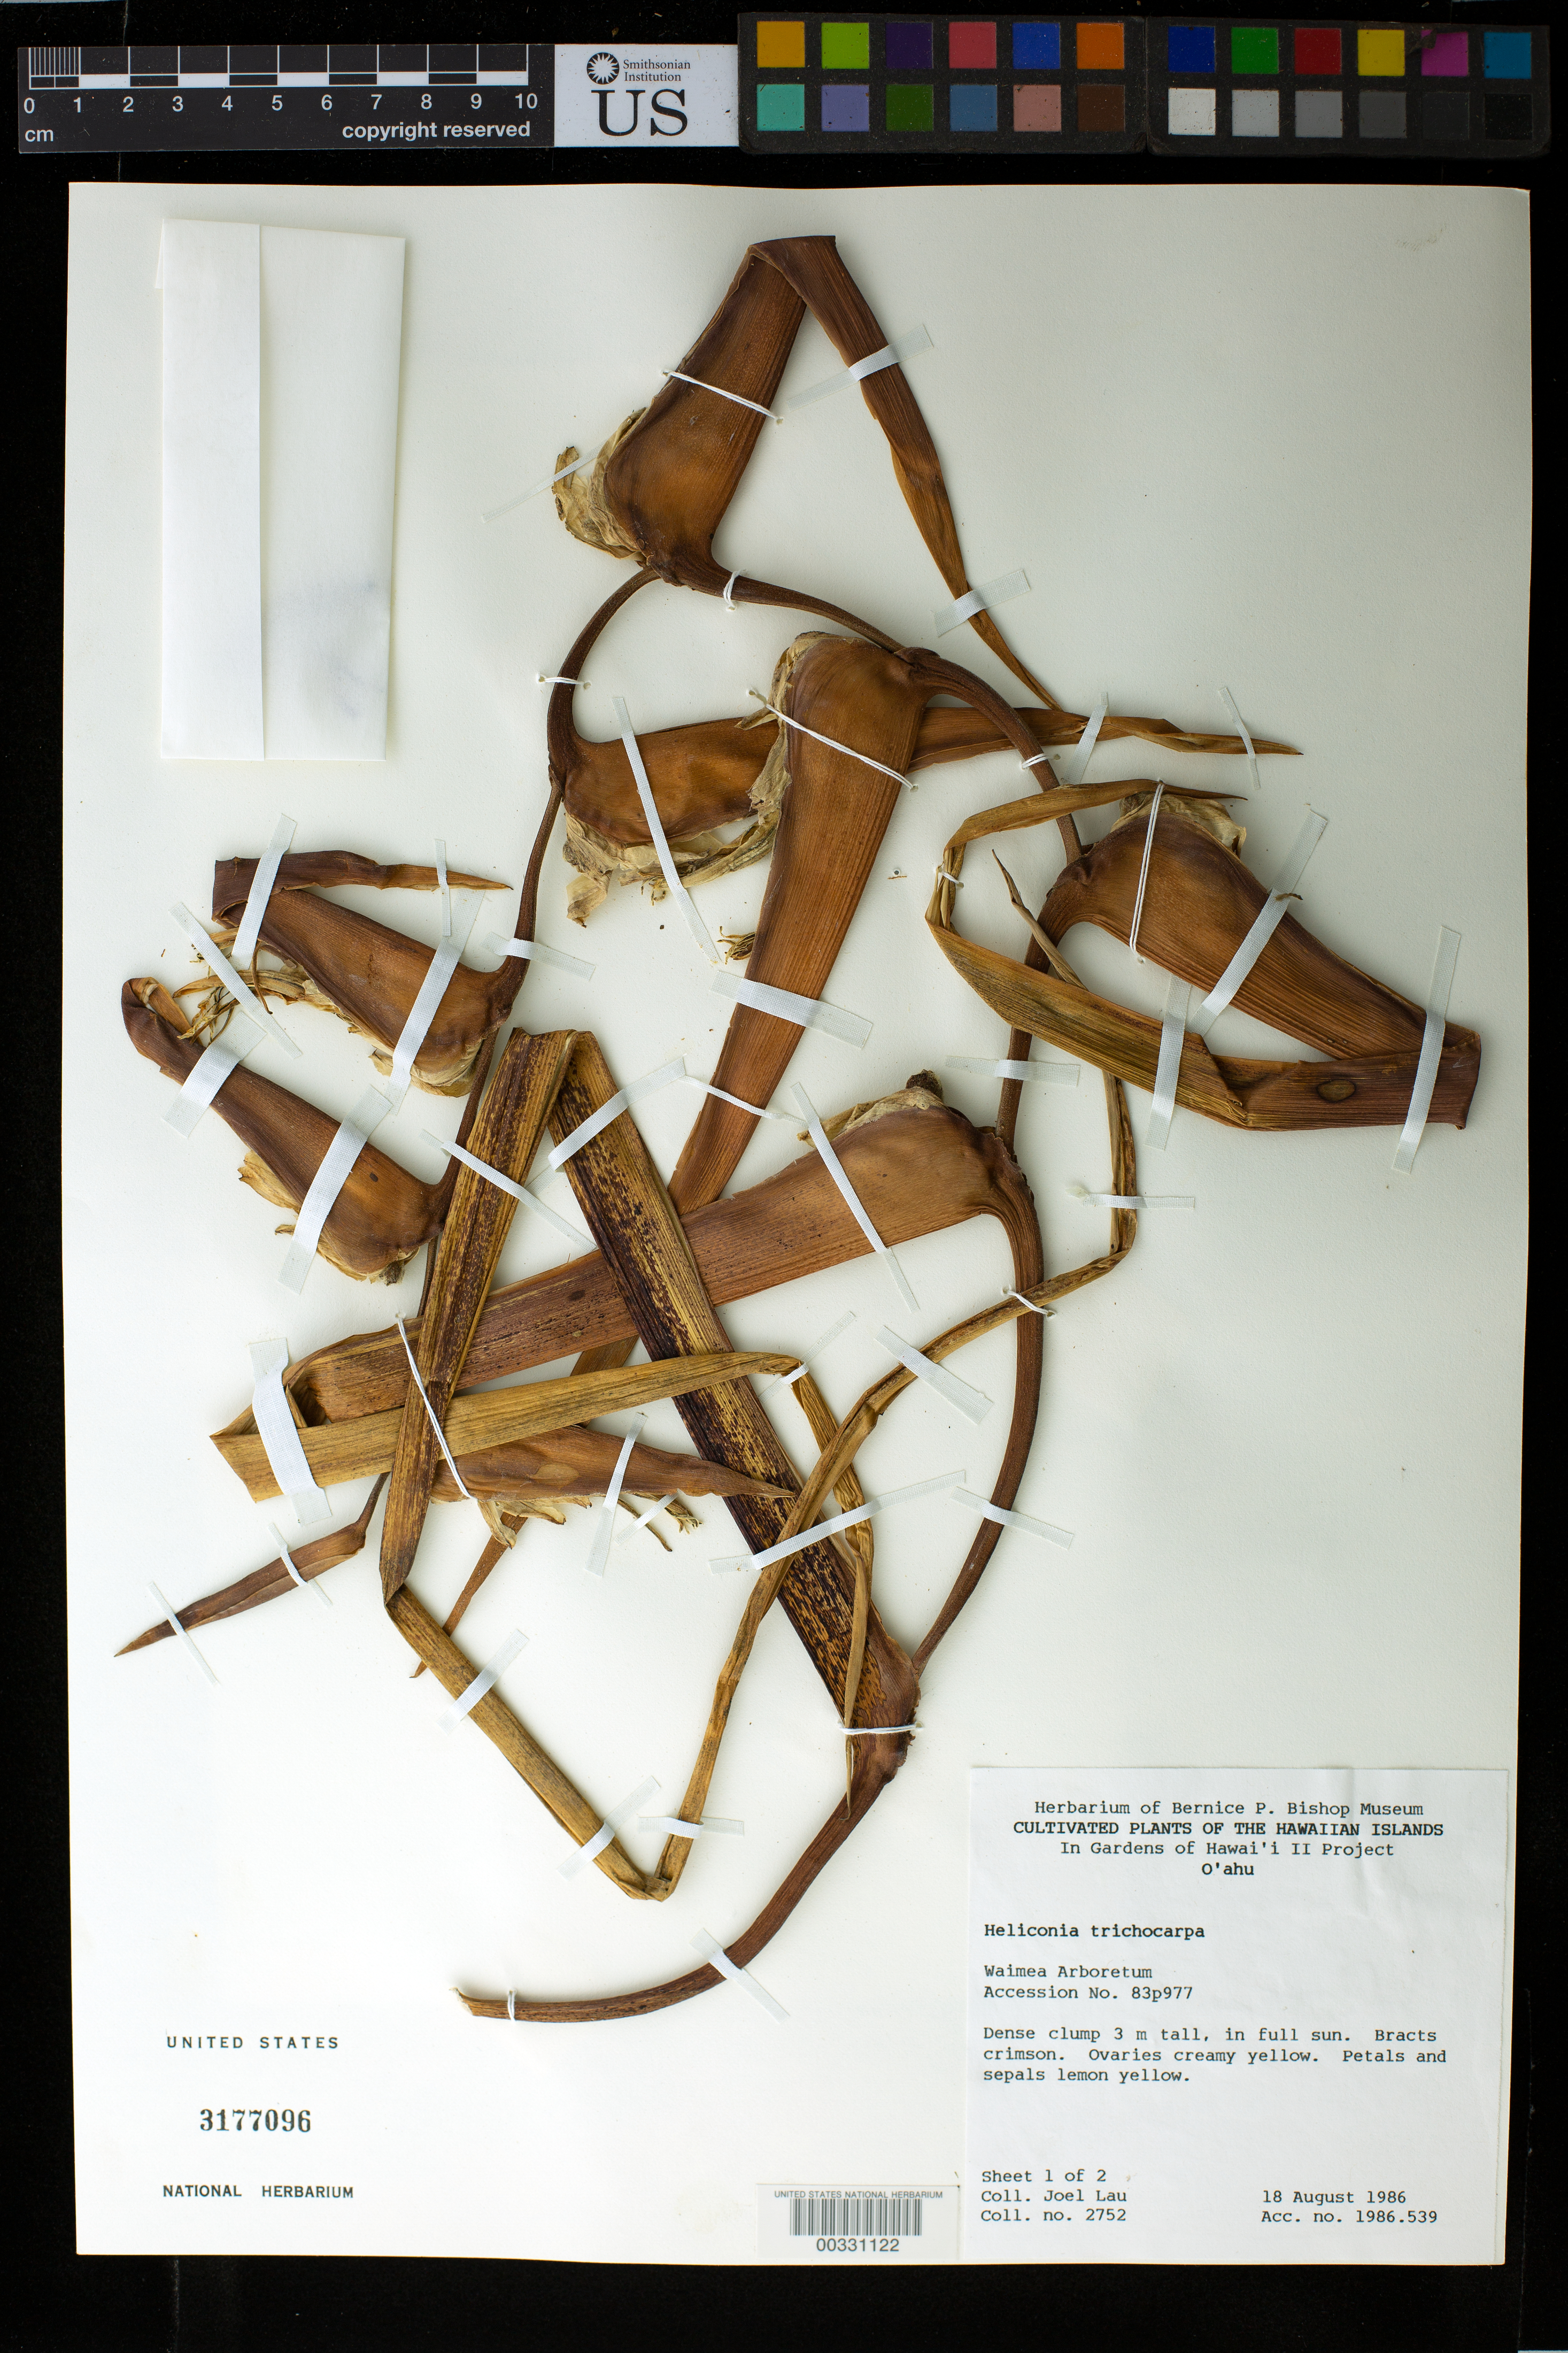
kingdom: Plantae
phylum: Tracheophyta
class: Liliopsida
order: Zingiberales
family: Heliconiaceae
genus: Heliconia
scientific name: Heliconia trichocarpa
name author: G.S. Daniels & F.G. Stiles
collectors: J. Lau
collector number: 2752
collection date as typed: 18 Aug 1986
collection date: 1986-08-18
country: United States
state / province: Florida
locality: Southern Florida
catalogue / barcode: US 3177096